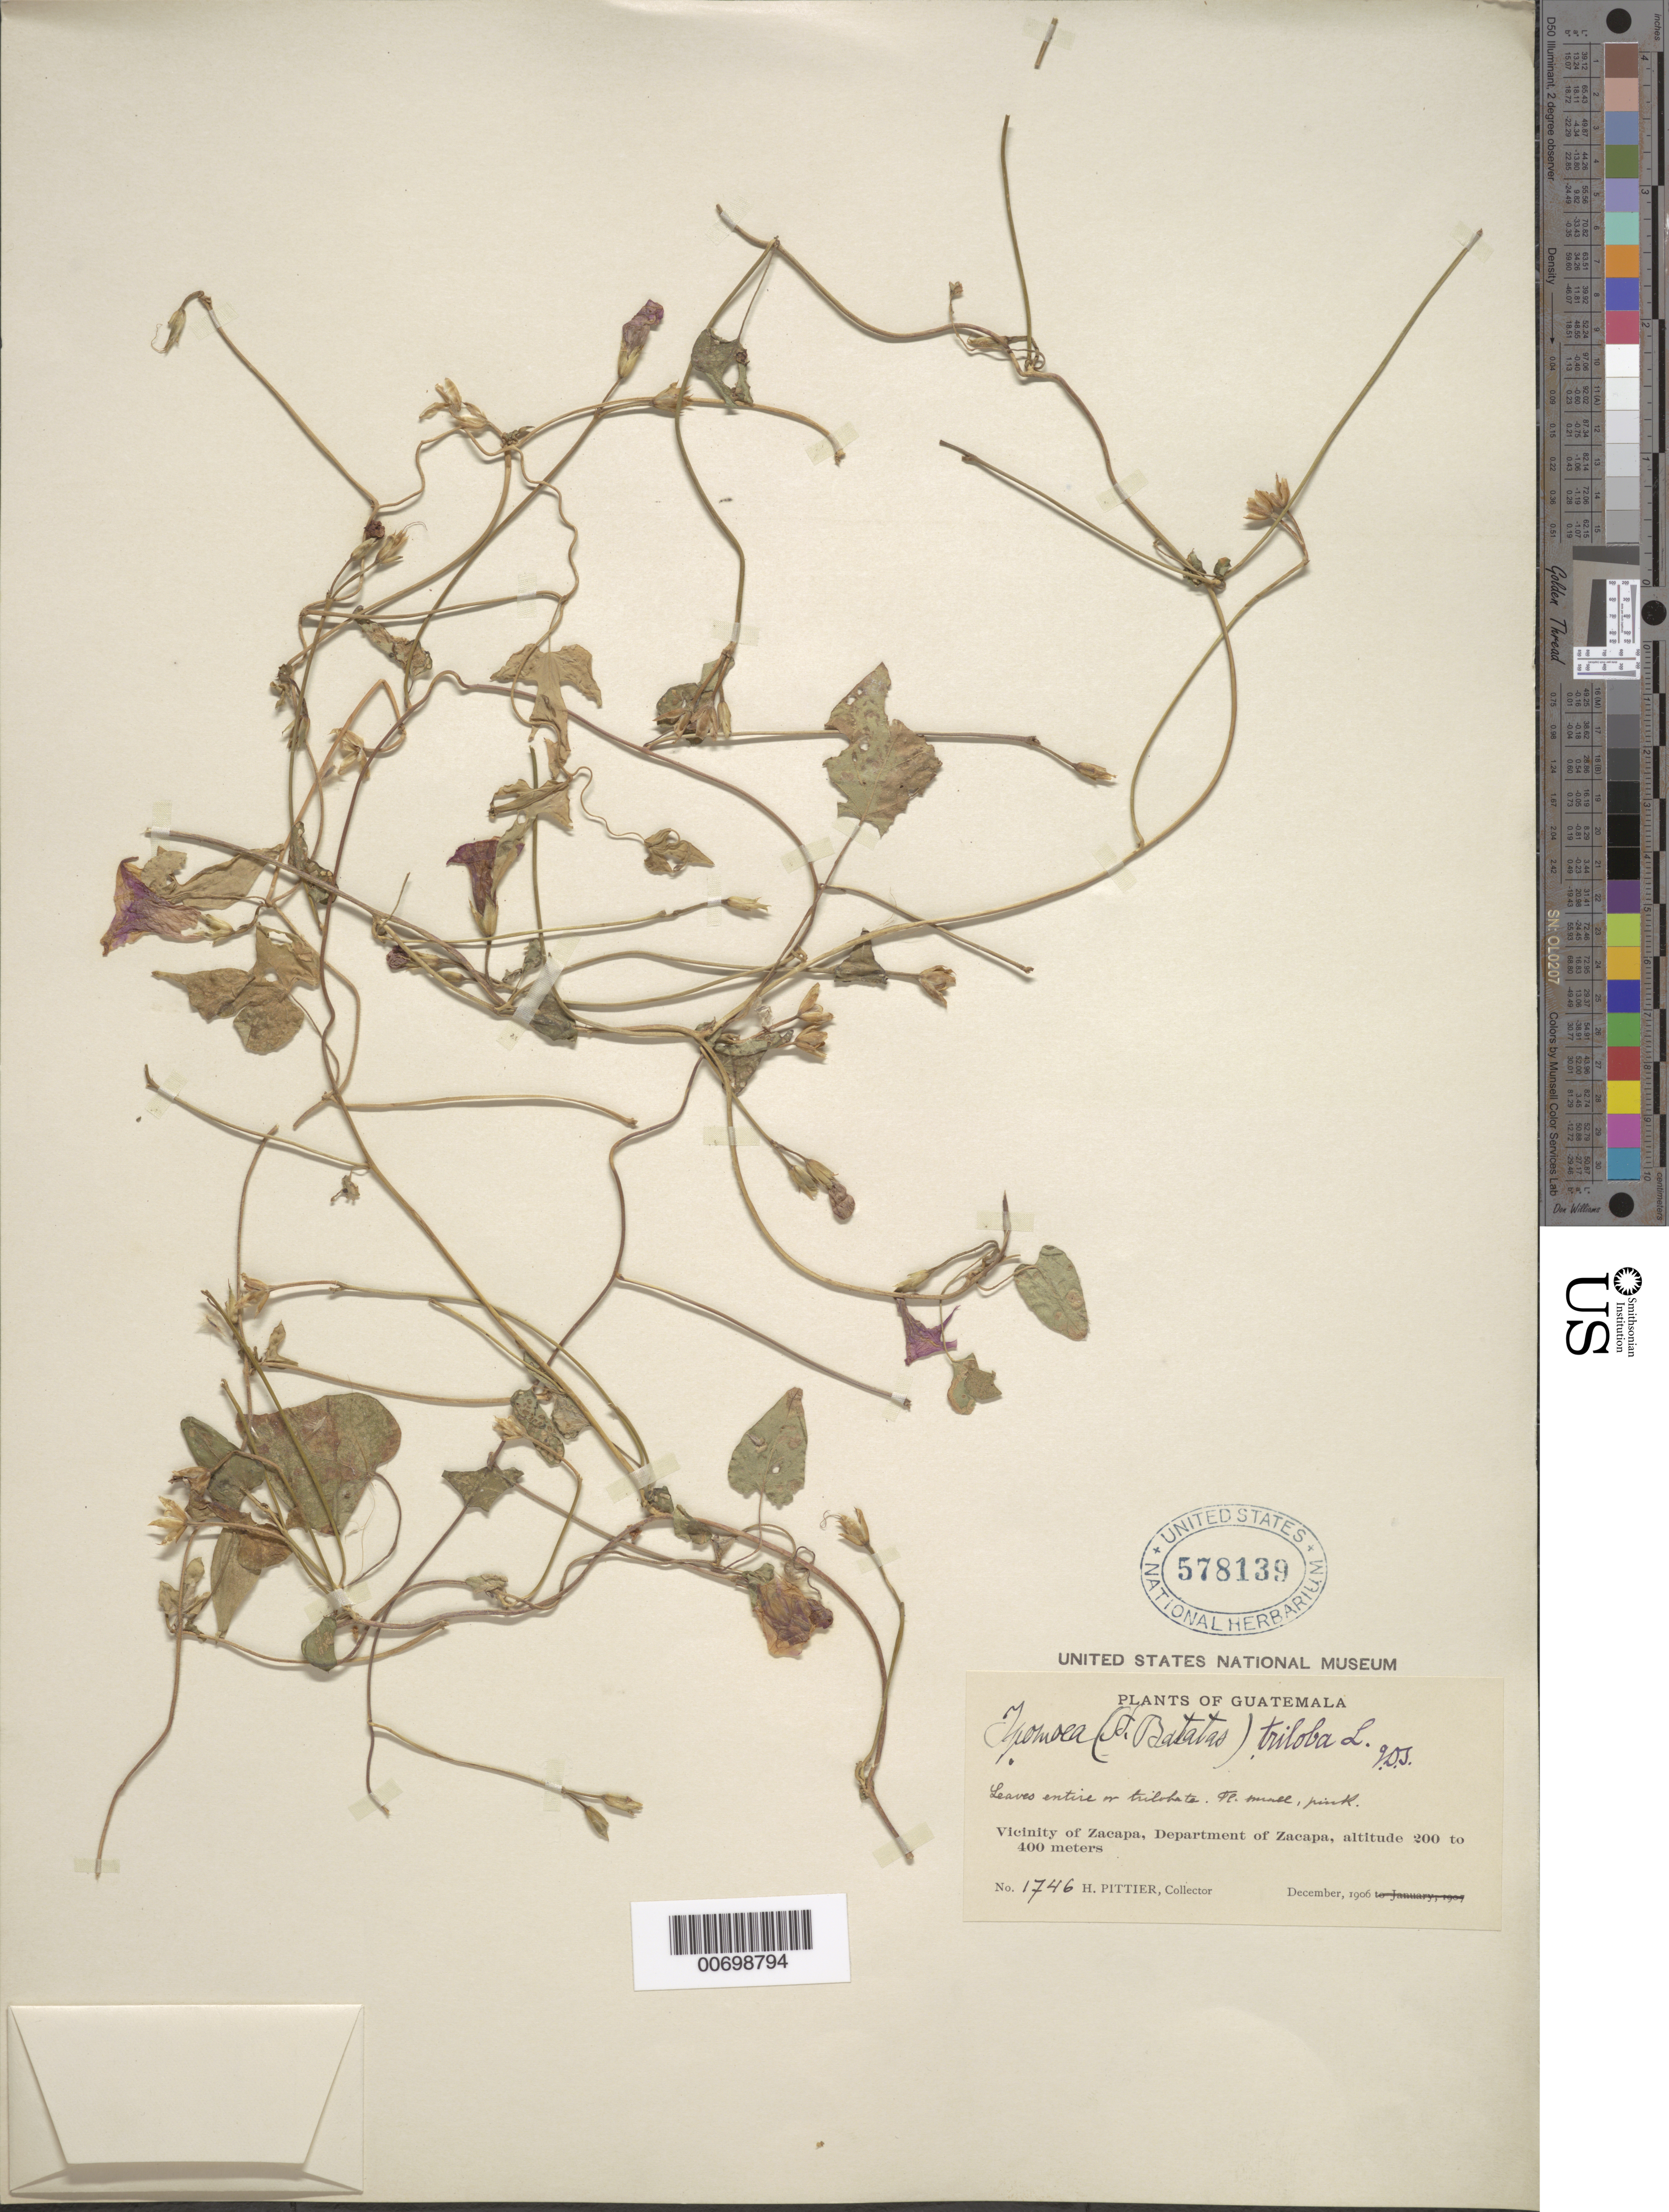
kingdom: Plantae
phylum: Tracheophyta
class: Magnoliopsida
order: Solanales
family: Convolvulaceae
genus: Ipomoea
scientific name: Ipomoea triloba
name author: L.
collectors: H. F. Pittier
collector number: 1746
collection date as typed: Dec 1906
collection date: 1906-12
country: Guatemala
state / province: Zacapa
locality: Vicinity of Zacapa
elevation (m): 200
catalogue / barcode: US 578139